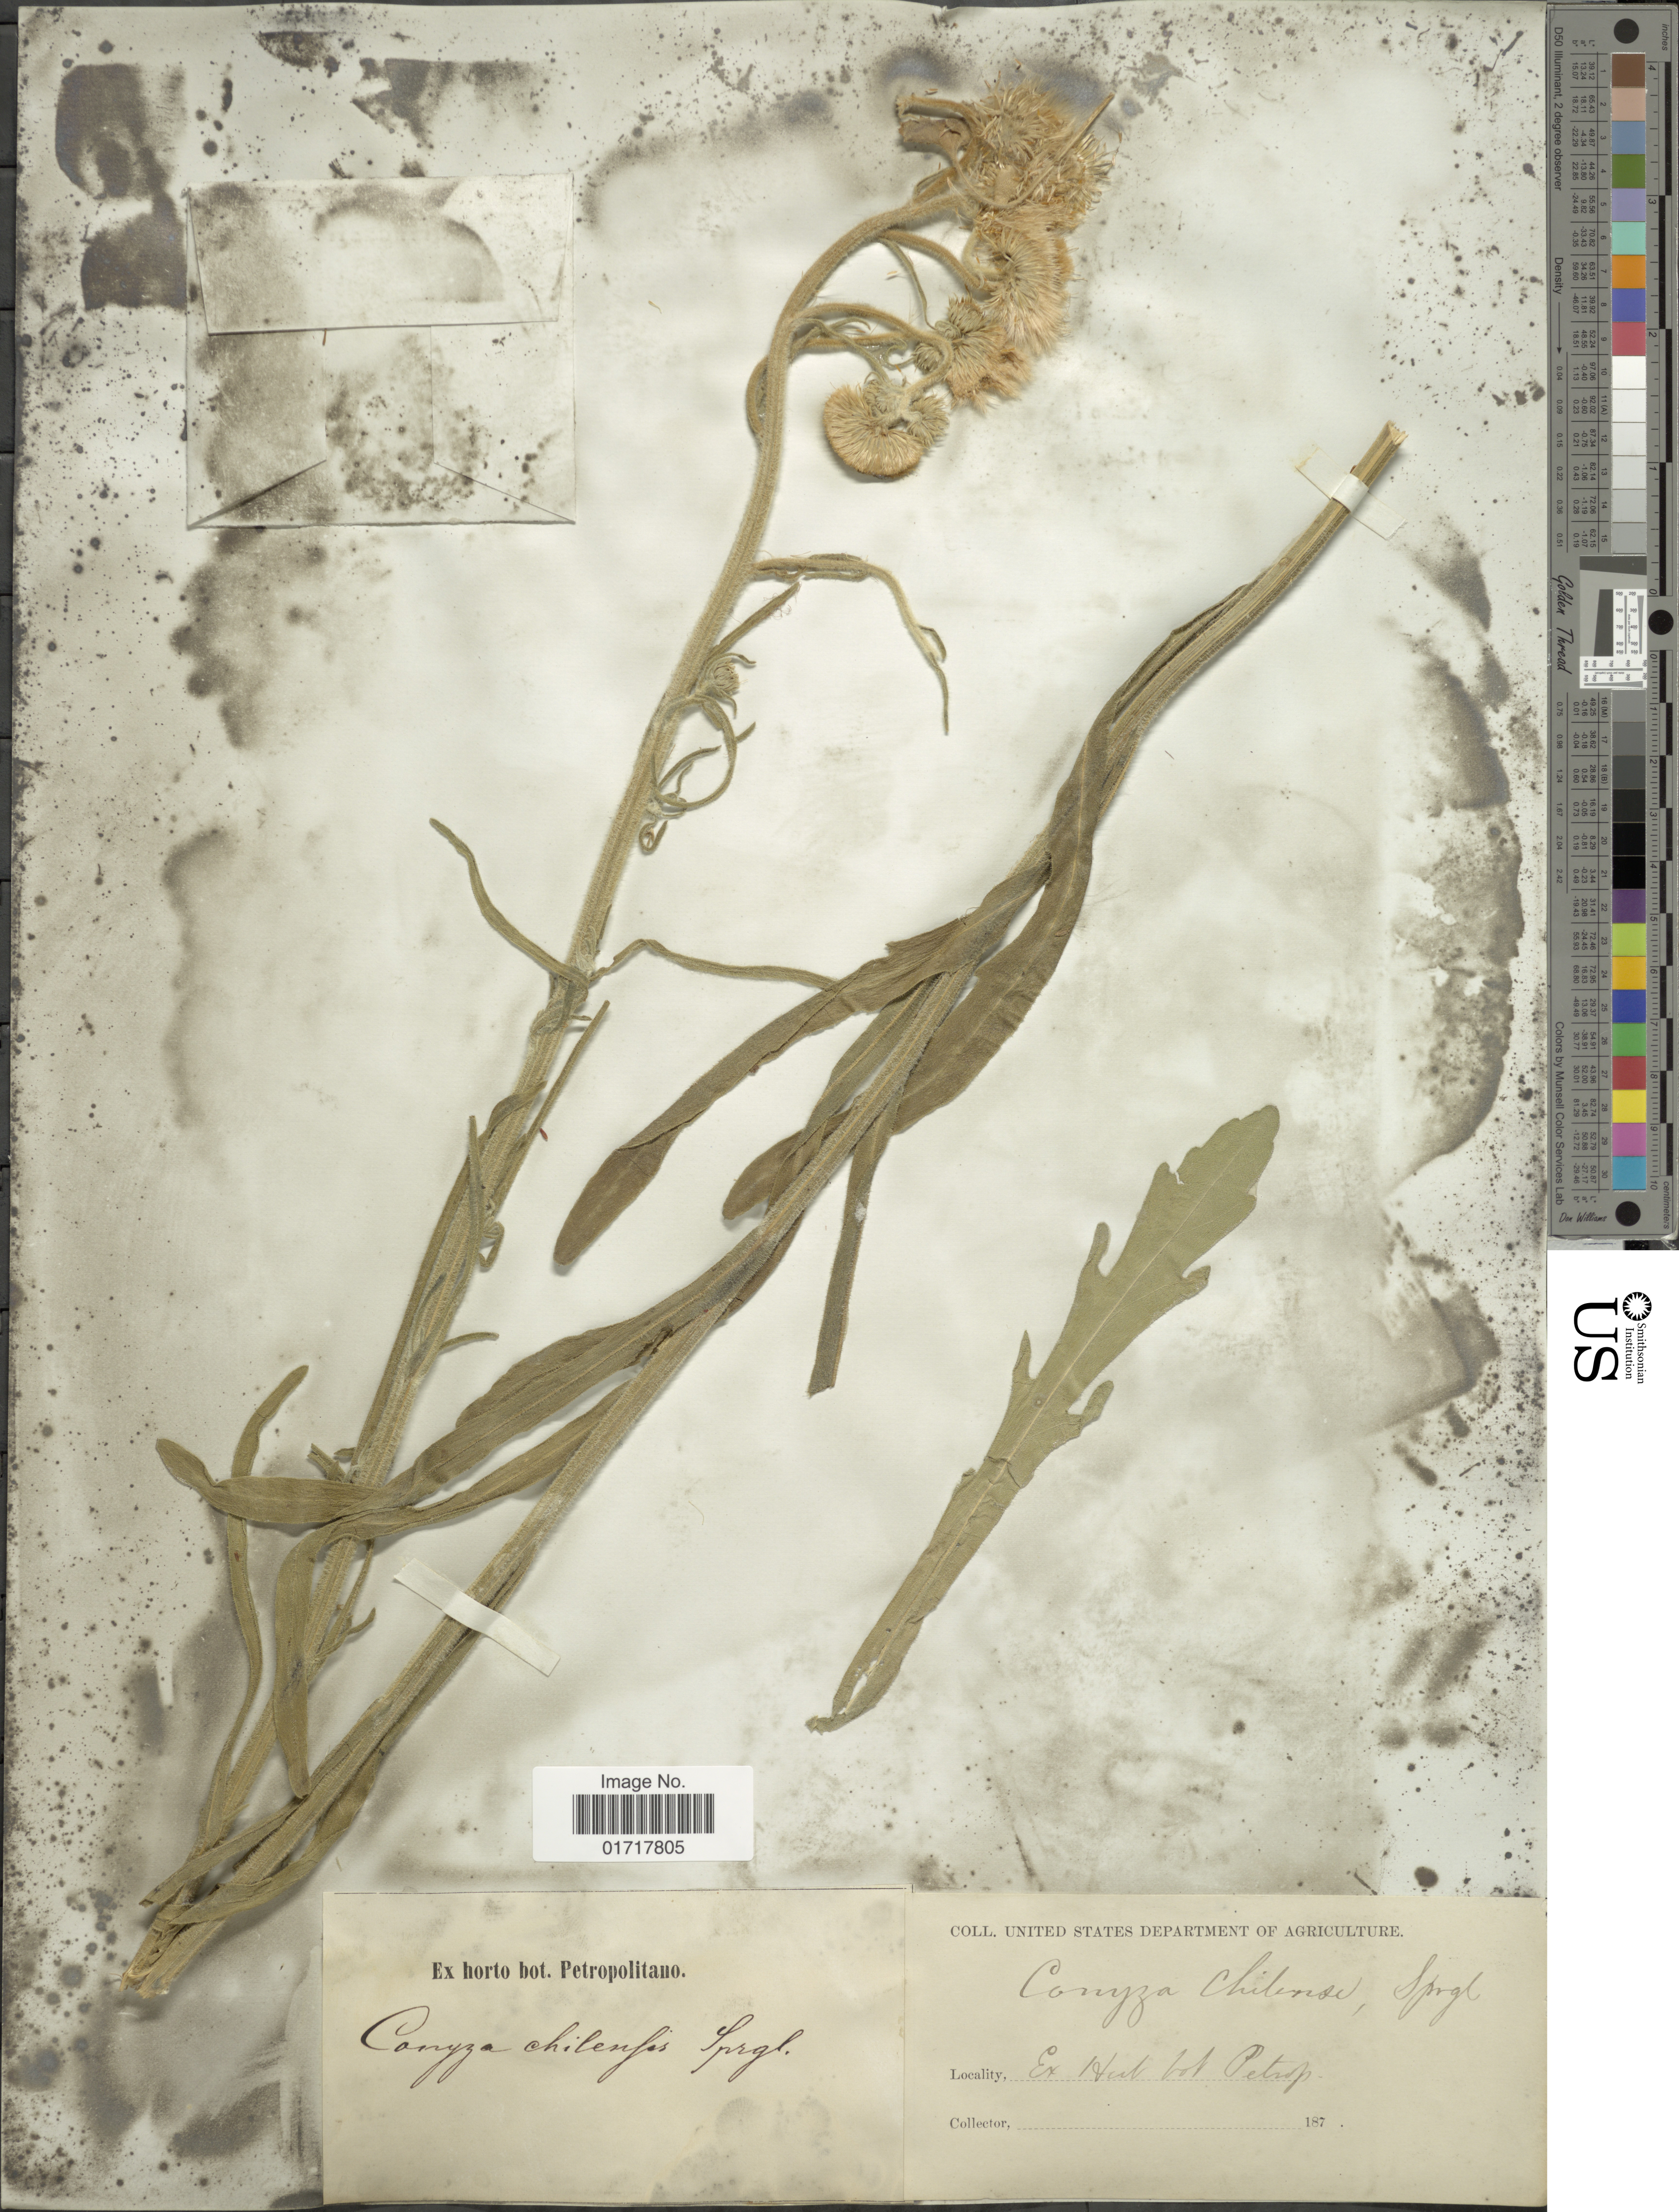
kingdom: Plantae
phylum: Tracheophyta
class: Magnoliopsida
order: Asterales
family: Asteraceae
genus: Conyza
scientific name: Conyza chilensis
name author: Spreng.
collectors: ex Horto Bot. Petropolitano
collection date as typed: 187